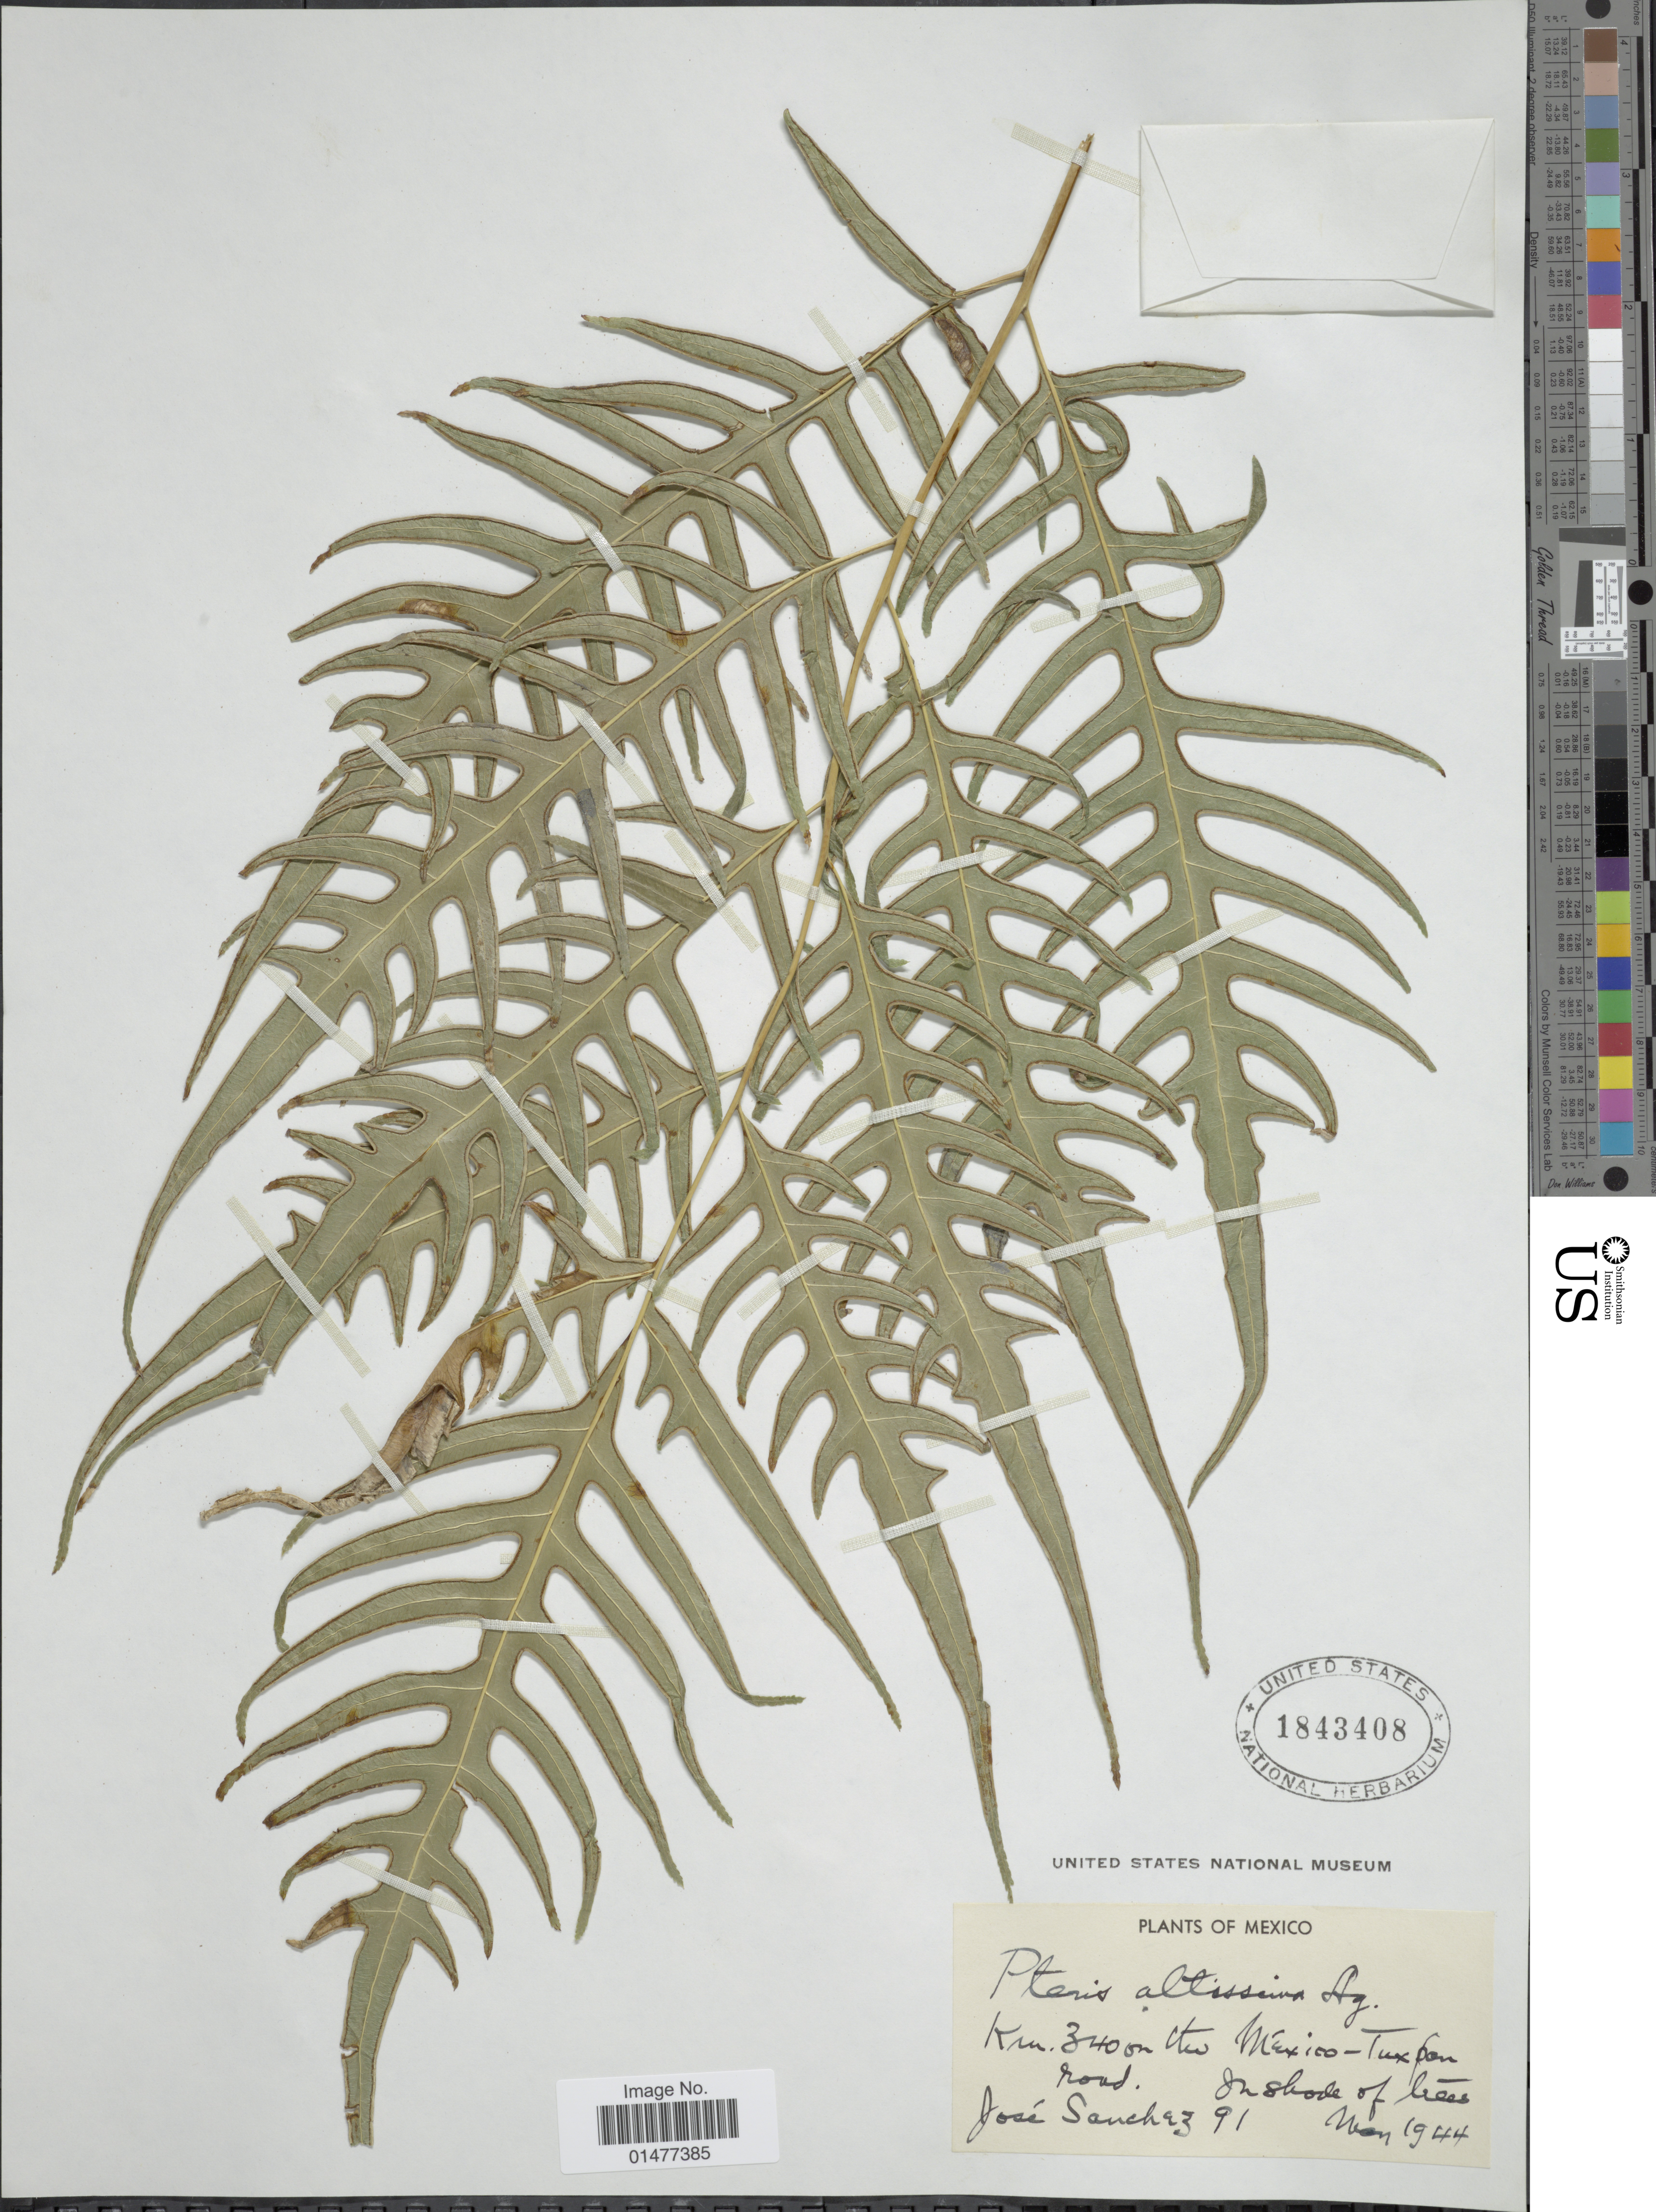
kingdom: Plantae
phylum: Tracheophyta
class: Polypodiopsida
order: Polypodiales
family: Pteridaceae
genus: Pteris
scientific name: Pteris altissima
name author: Poir.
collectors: J. Sánchez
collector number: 391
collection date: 1944-05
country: Mexico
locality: Plants of Mexico, km. 340 on the Mexico-Tuxpan road, in shade of trees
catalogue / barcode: US 1843408